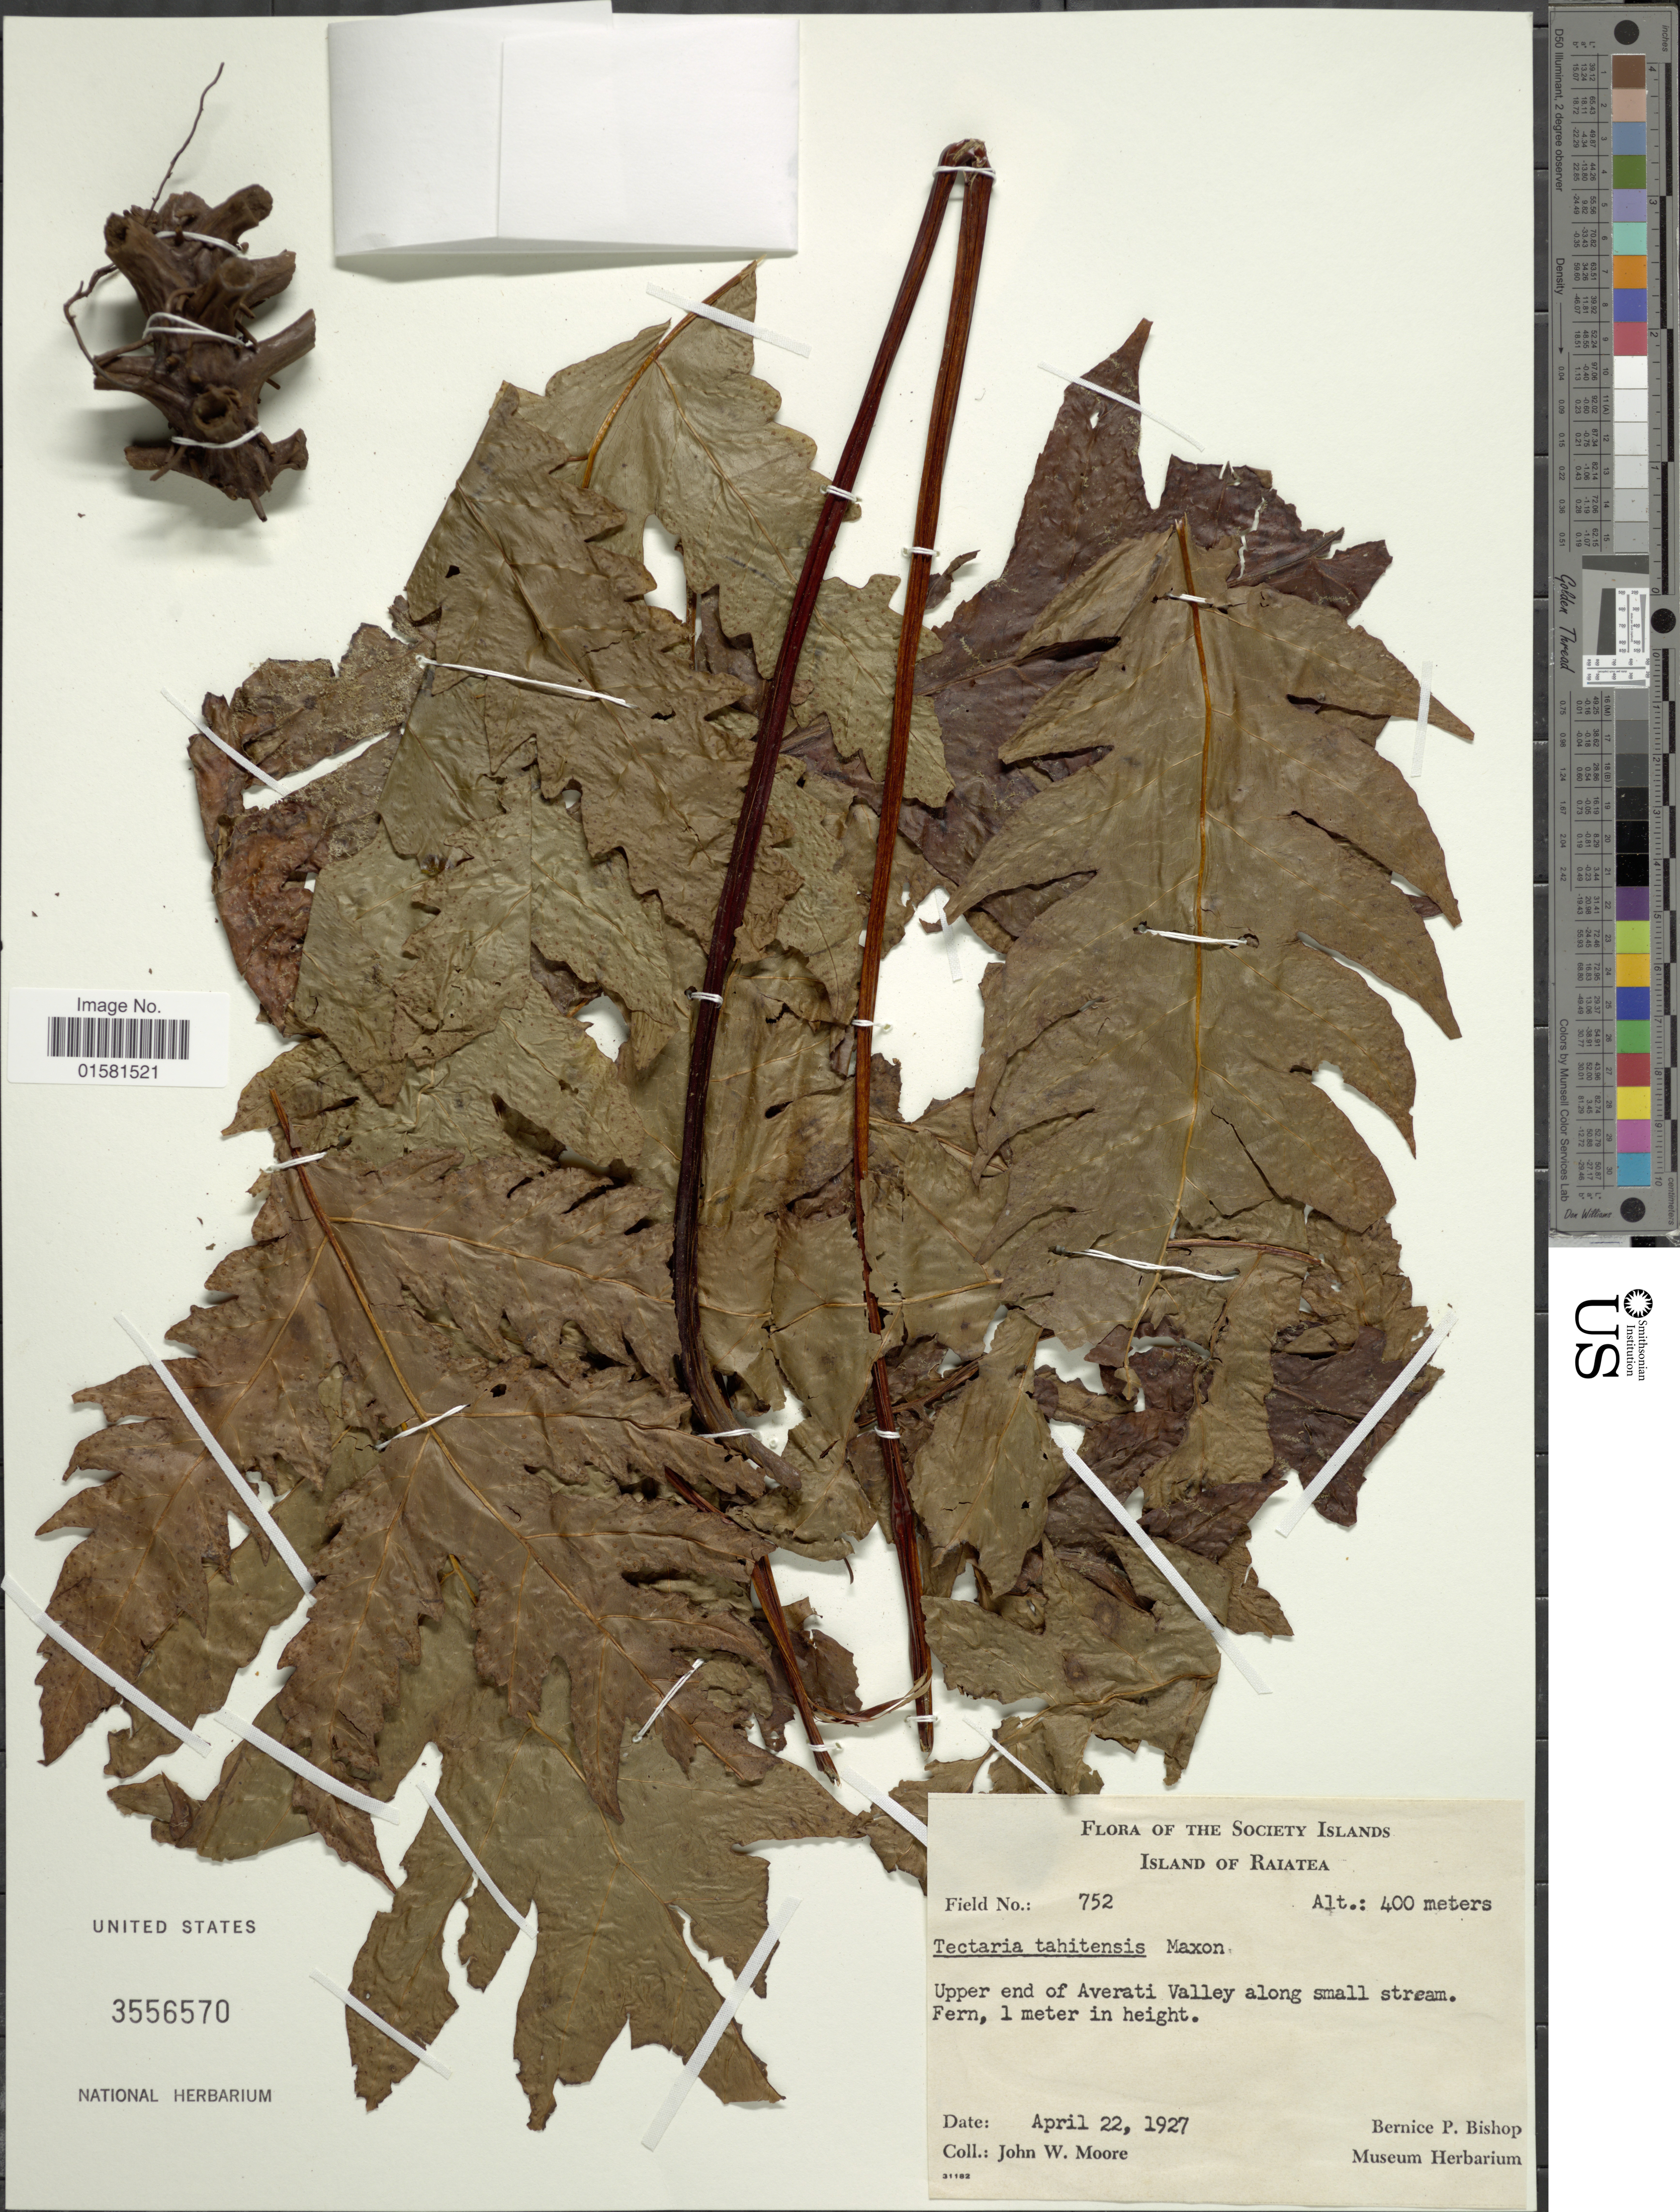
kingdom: Plantae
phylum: Tracheophyta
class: Polypodiopsida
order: Polypodiales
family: Tectariaceae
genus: Tectaria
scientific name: Tectaria tahitensis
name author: Maxon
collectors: J. Moore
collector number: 752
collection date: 1927-04-22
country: French Polynesia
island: Raiatea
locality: Society Islands, Island of Raiatea, upper end of Averati Valley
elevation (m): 400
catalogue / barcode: US 3556570